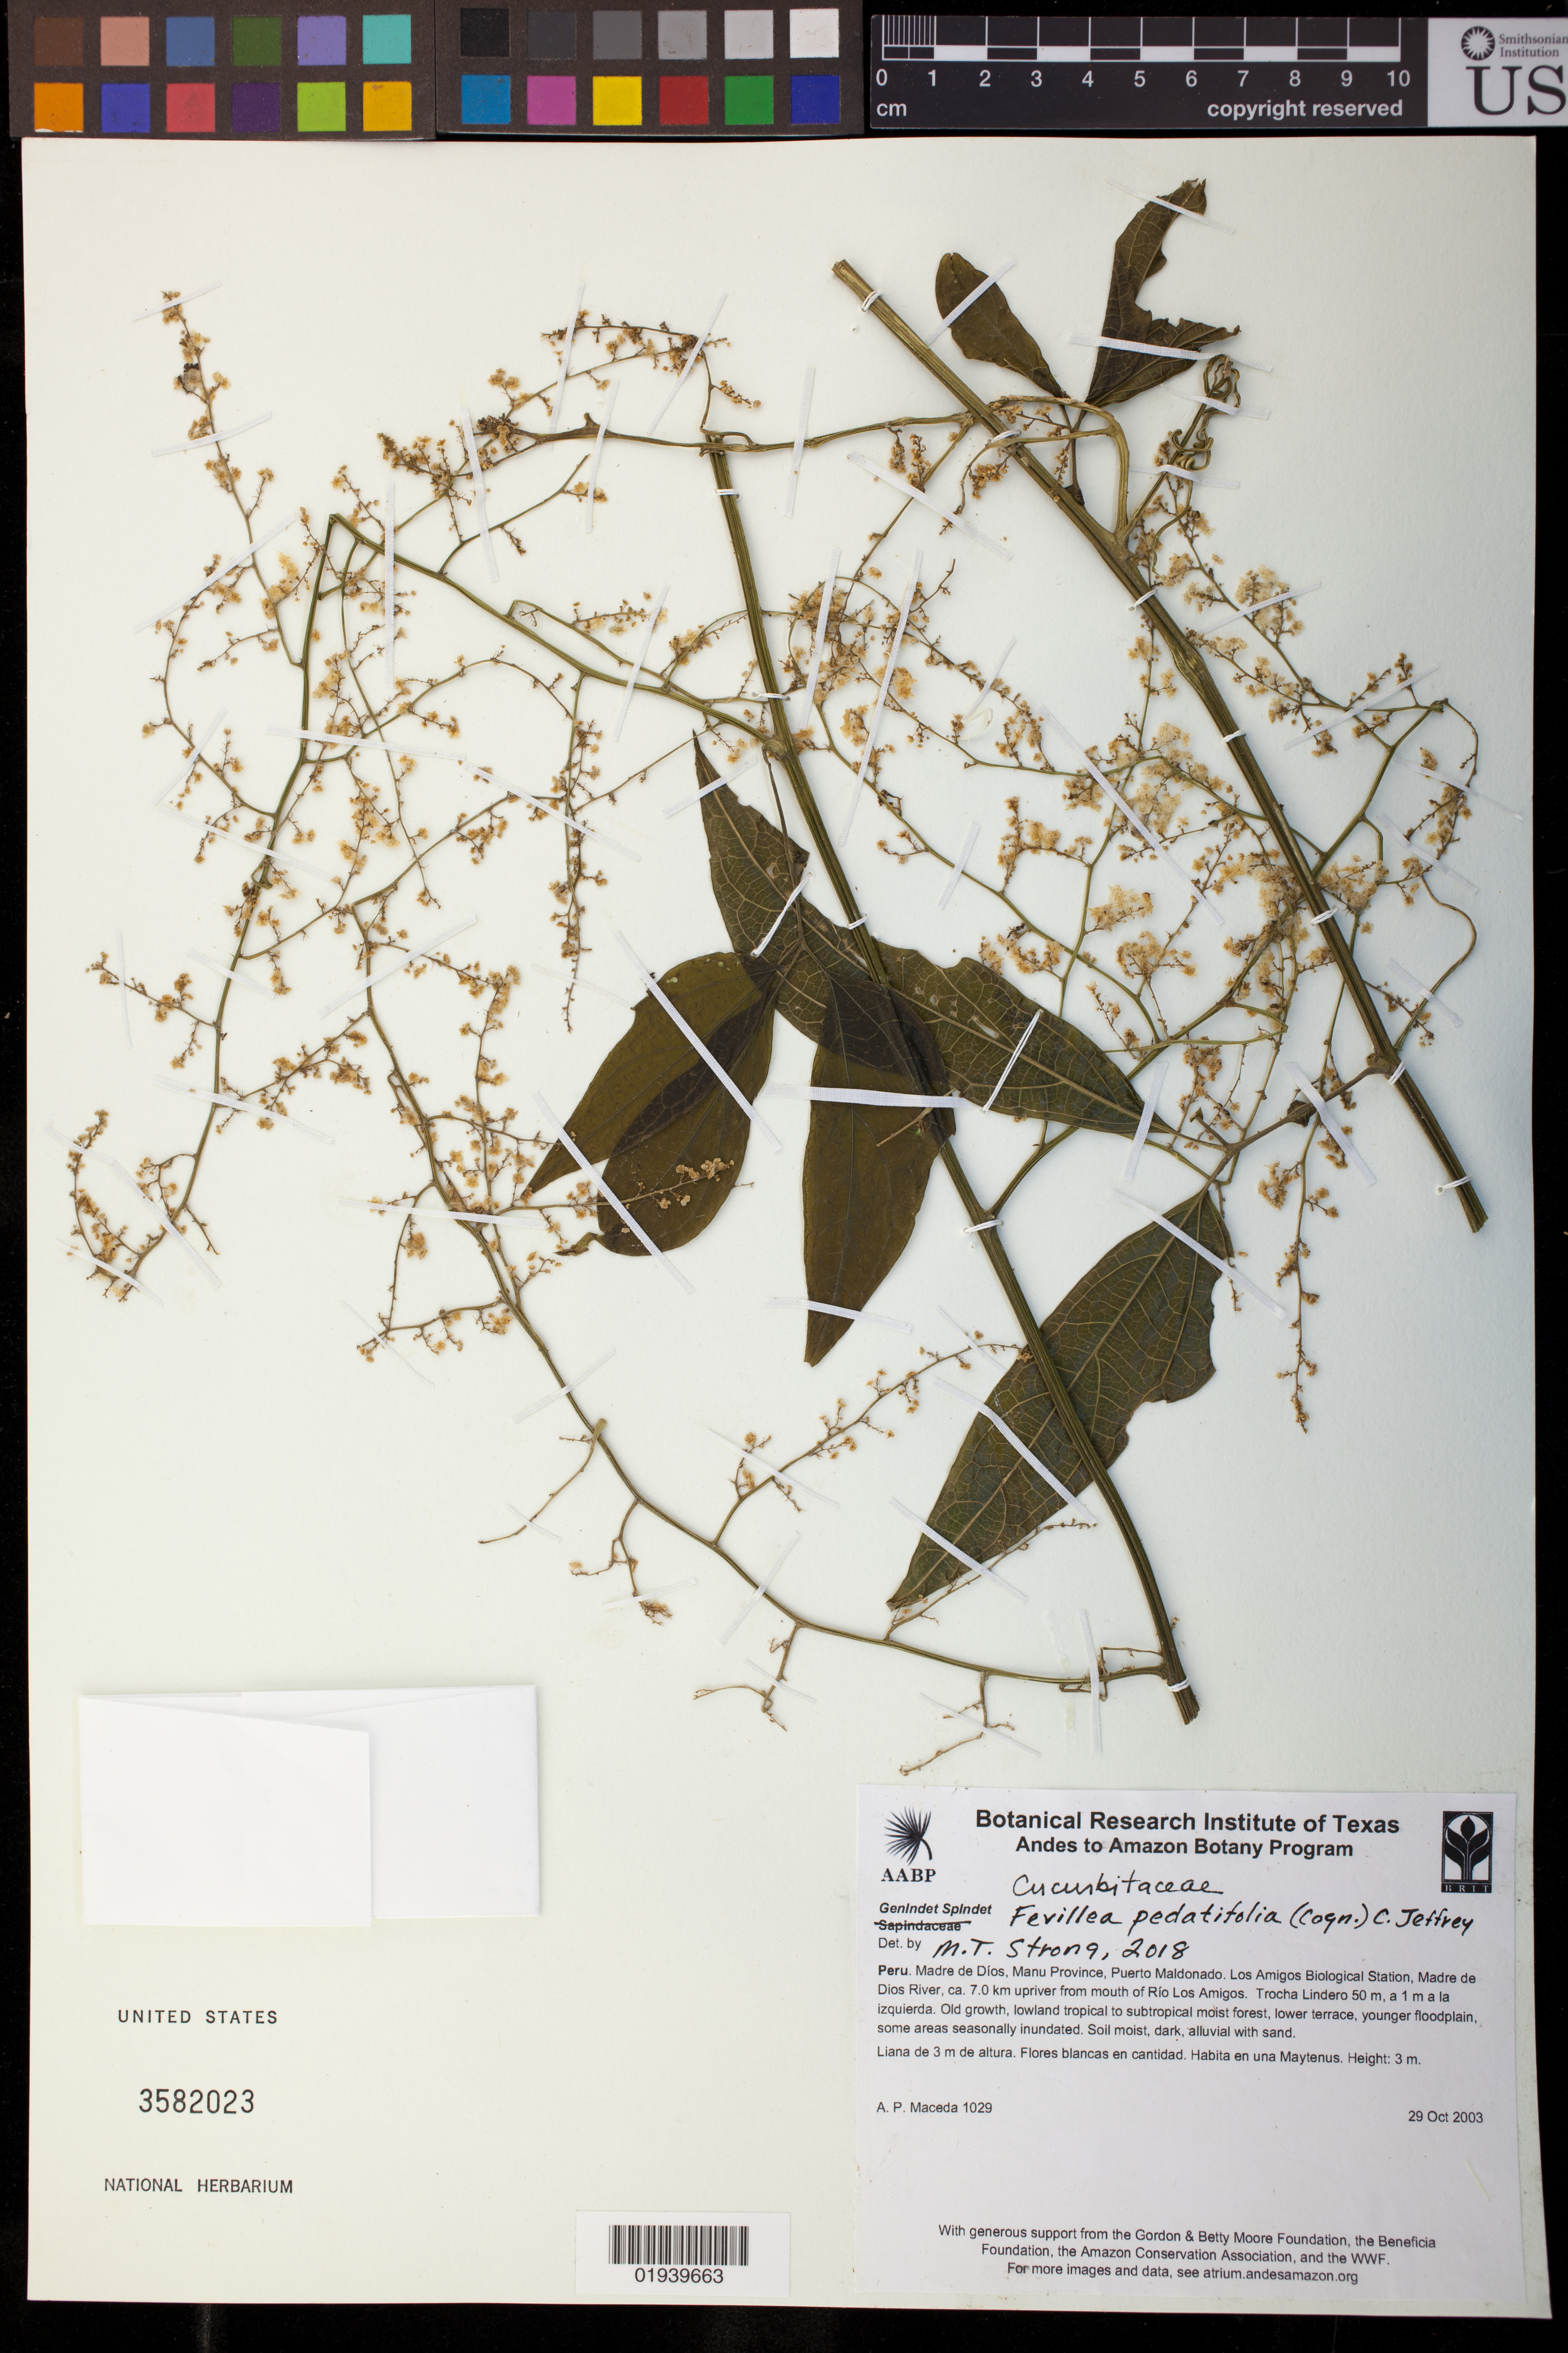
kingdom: Plantae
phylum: Tracheophyta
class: Magnoliopsida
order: Cucurbitales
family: Cucurbitaceae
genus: Fevillea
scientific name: Fevillea pedatifolia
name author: (Cogn.) C. Jeffrey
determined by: Strong, Mark T., (BOT), Smithsonian Institution - National Museum of Natural History (UNITED STATES)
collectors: A. Maceda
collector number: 1029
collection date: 2003-10-29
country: Peru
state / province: Madre de Dios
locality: Manu Province, Puerto Maldonado. Los Amigos Biological Station, Madre de Dios River, ca. 7 km upriver from mouth of Rio Los Amigos. Troch lindero 50 m, a 1 m a la izquierda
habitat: Old growth, lowland tropical to subtropical moist forest, lower terrace, younger floodplain, some areas seasonally inundated. Soil moist, dark, alluvial with sand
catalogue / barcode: US 3582023